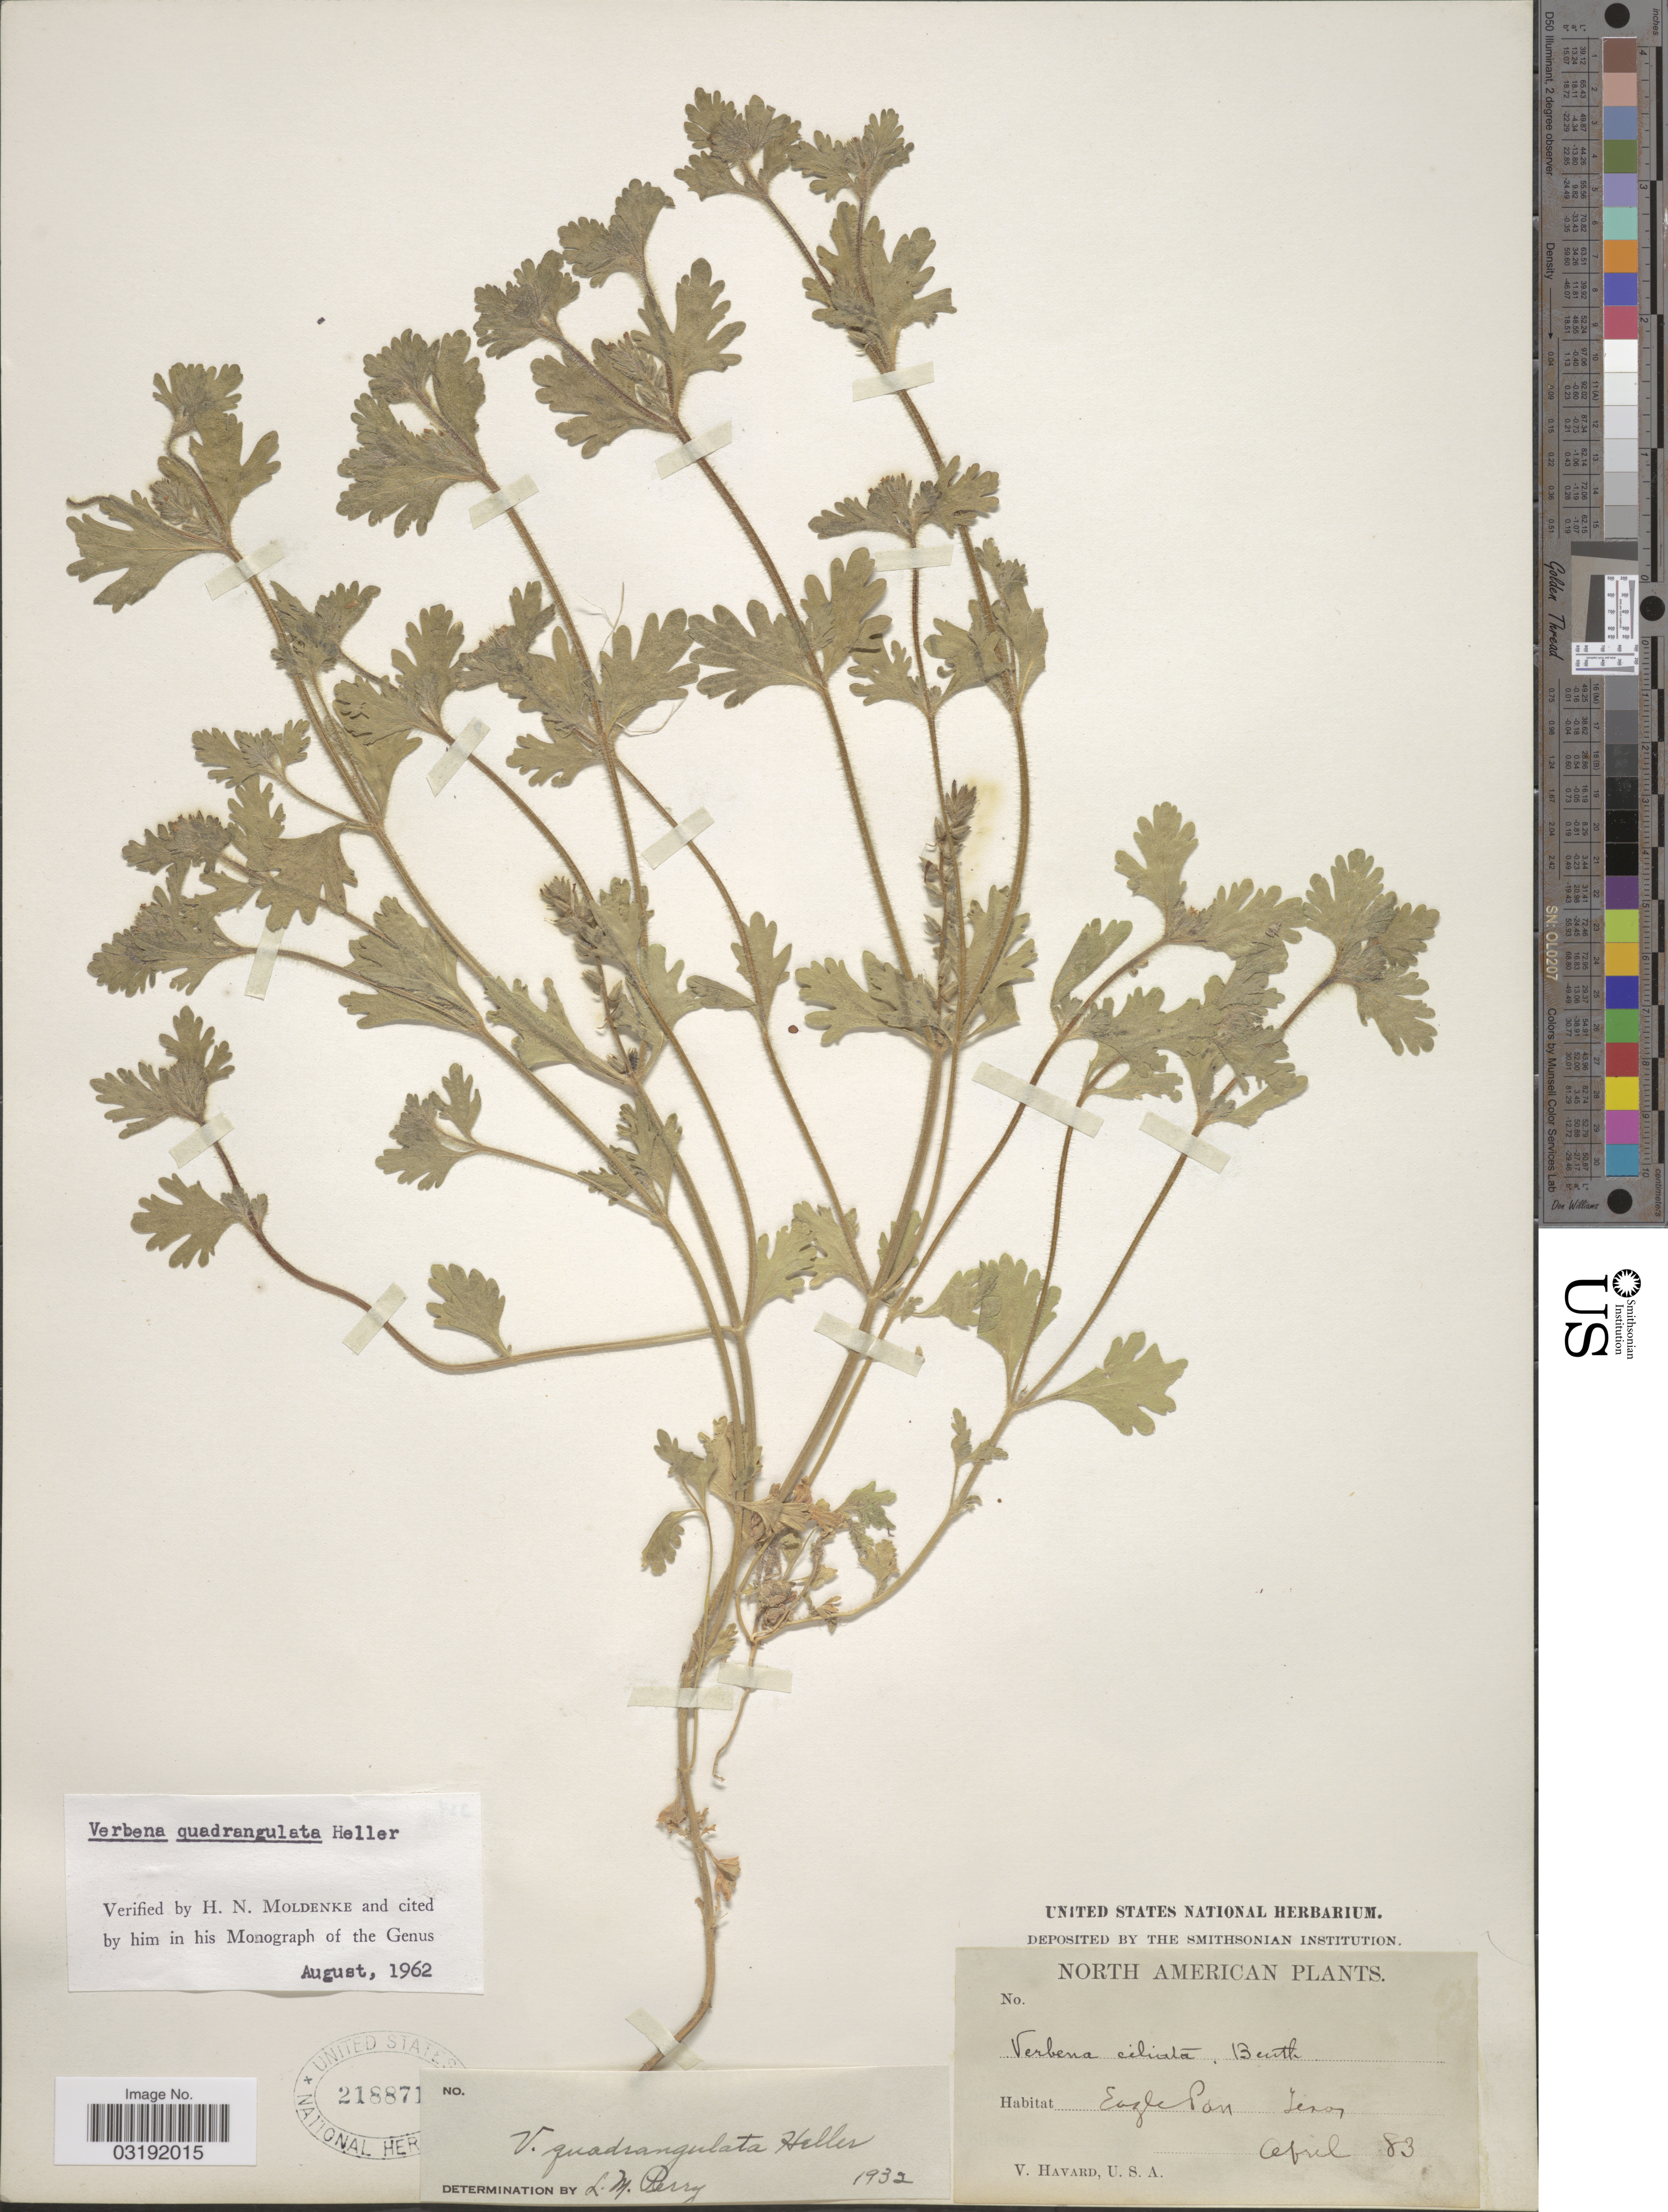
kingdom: Plantae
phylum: Tracheophyta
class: Magnoliopsida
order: Lamiales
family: Verbenaceae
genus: Verbena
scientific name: Verbena quadrangulata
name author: A. Heller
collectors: V. Havard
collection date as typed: Transcribed d/m/y: /4/83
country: United States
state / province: Texas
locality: Eagle Pan.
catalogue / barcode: US 218871